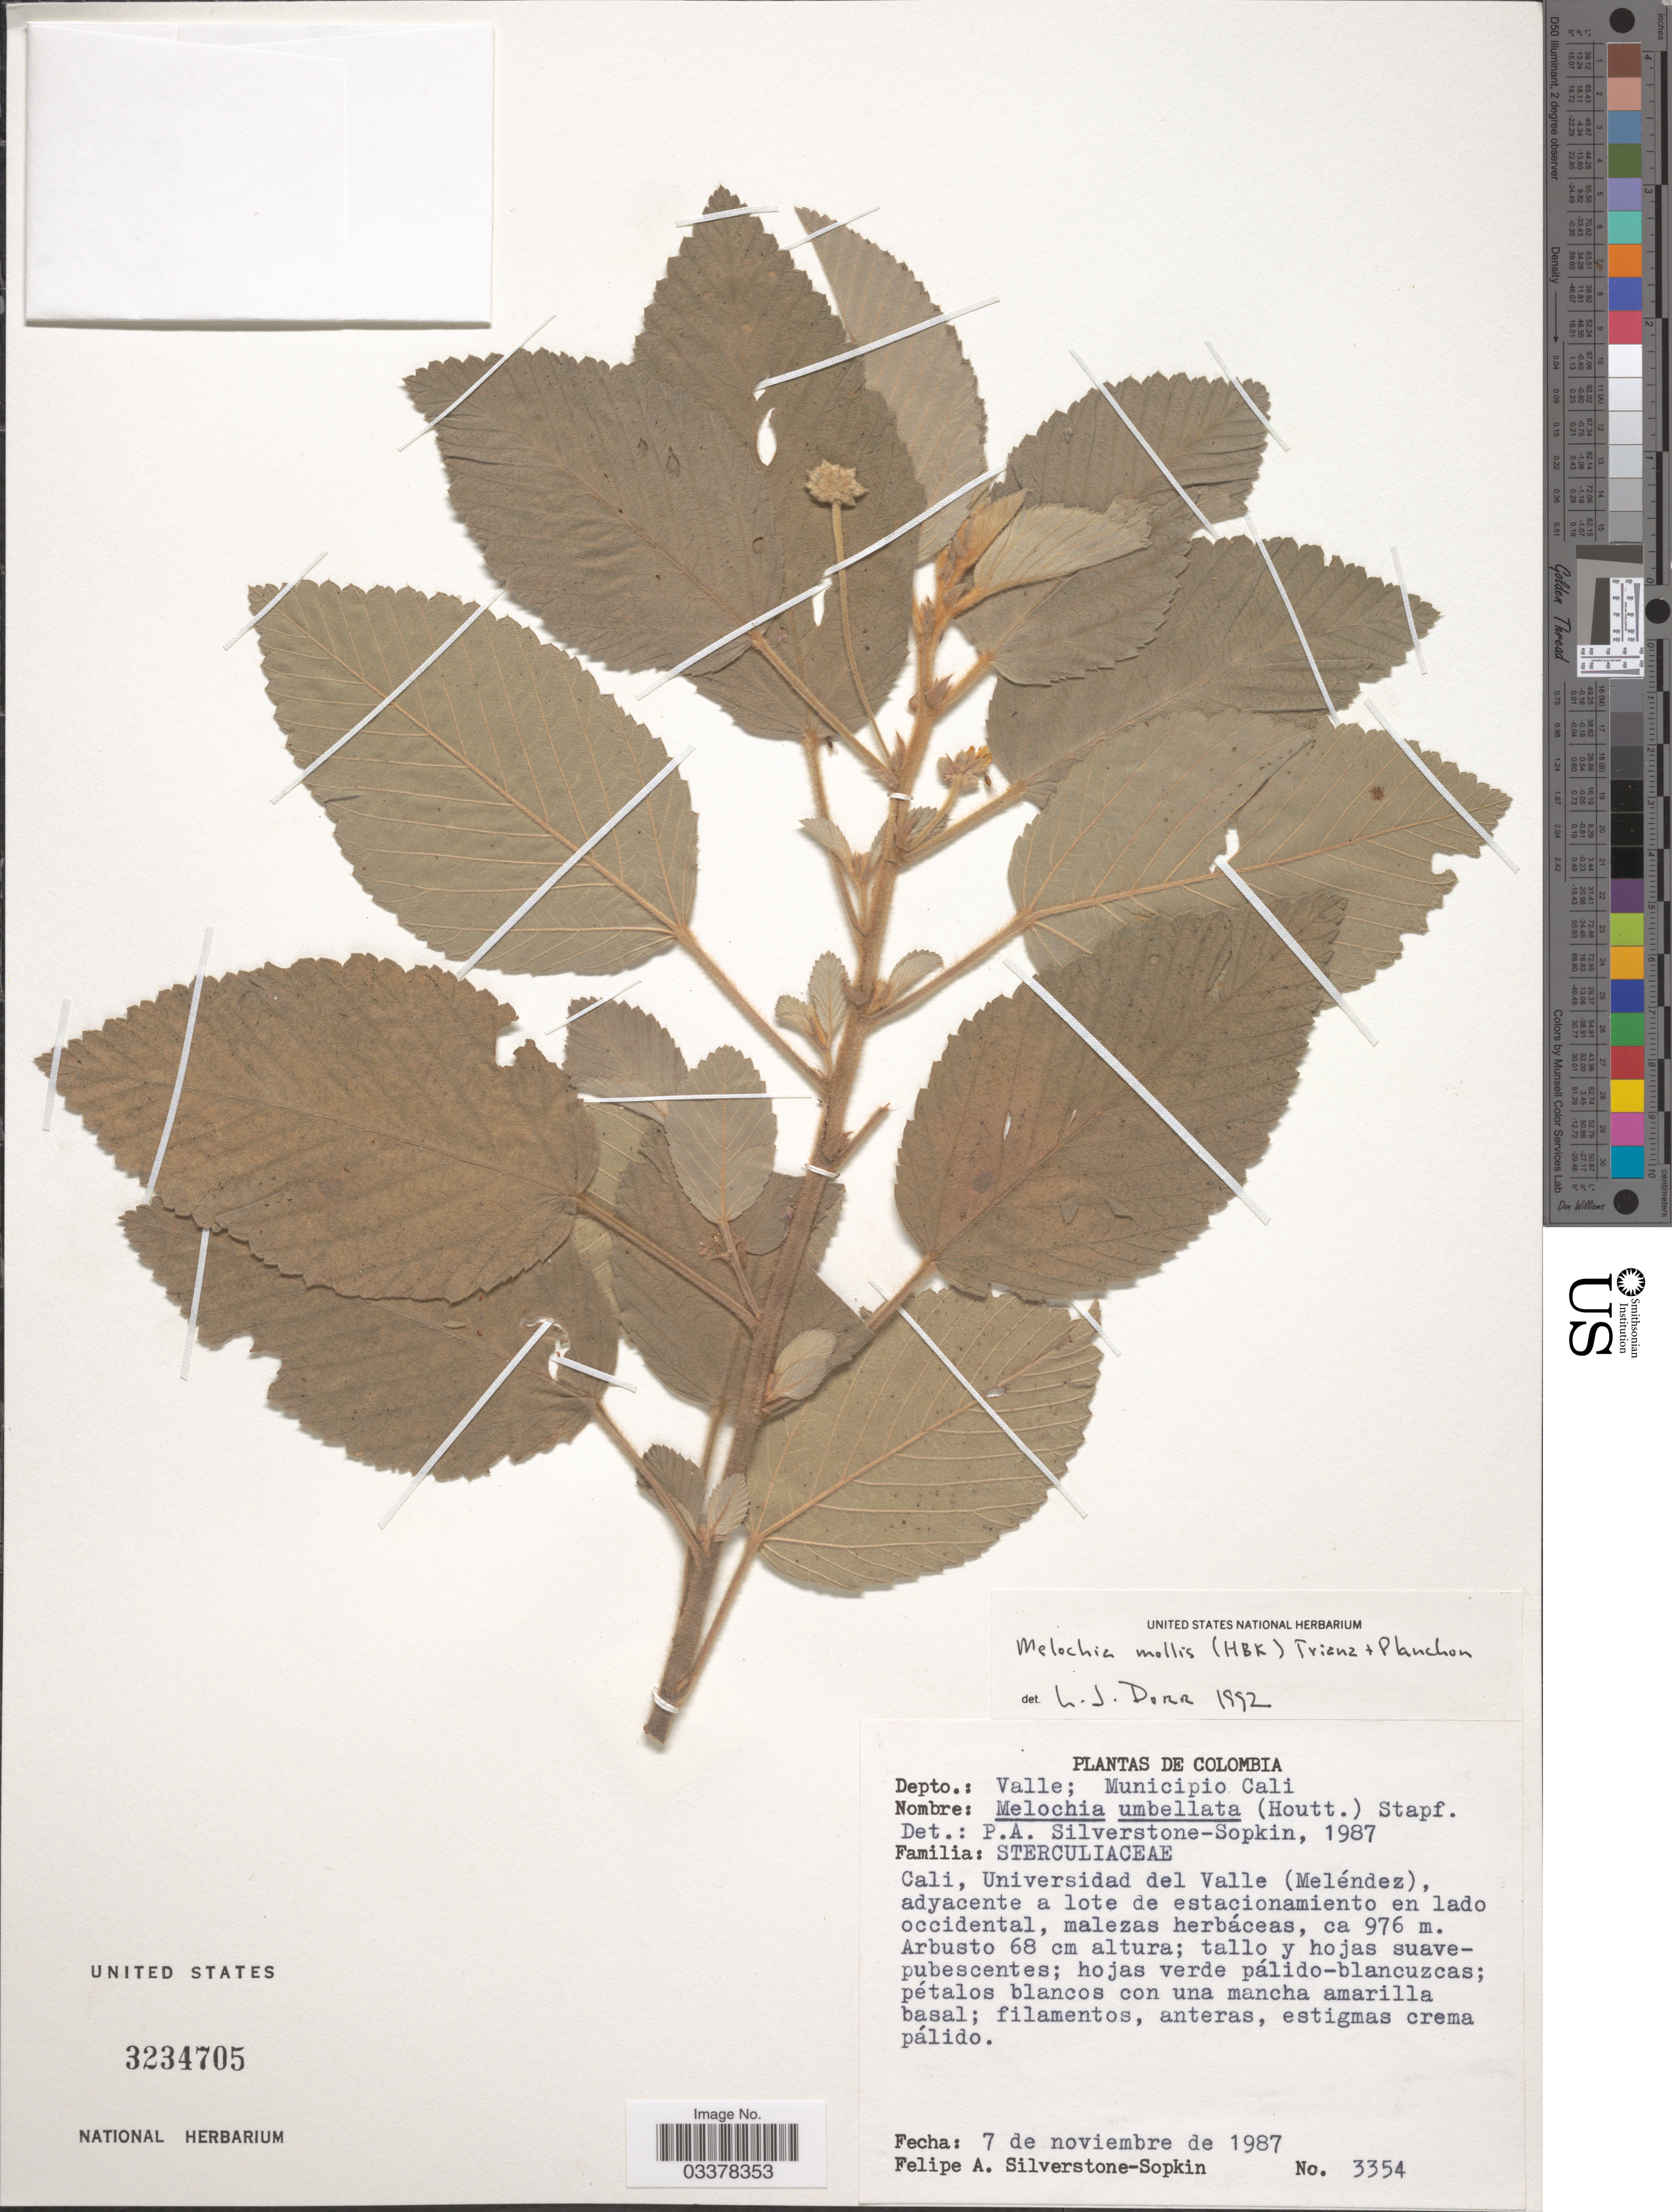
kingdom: Plantae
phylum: Tracheophyta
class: Magnoliopsida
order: Malvales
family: Malvaceae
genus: Melochia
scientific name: Melochia mollis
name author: (Kunth) Triana & Planch.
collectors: F. Silverstone-Sopkin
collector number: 3354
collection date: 1987-11-07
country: Colombia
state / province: Valle del Cauca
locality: Depto.: Valle; Municipio Cali. Cali, Universidad del Valle (Meléndez), adyacente a lote de estacionamiento en lado occidental, malezas herbáceas.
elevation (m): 976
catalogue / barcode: US 3234705